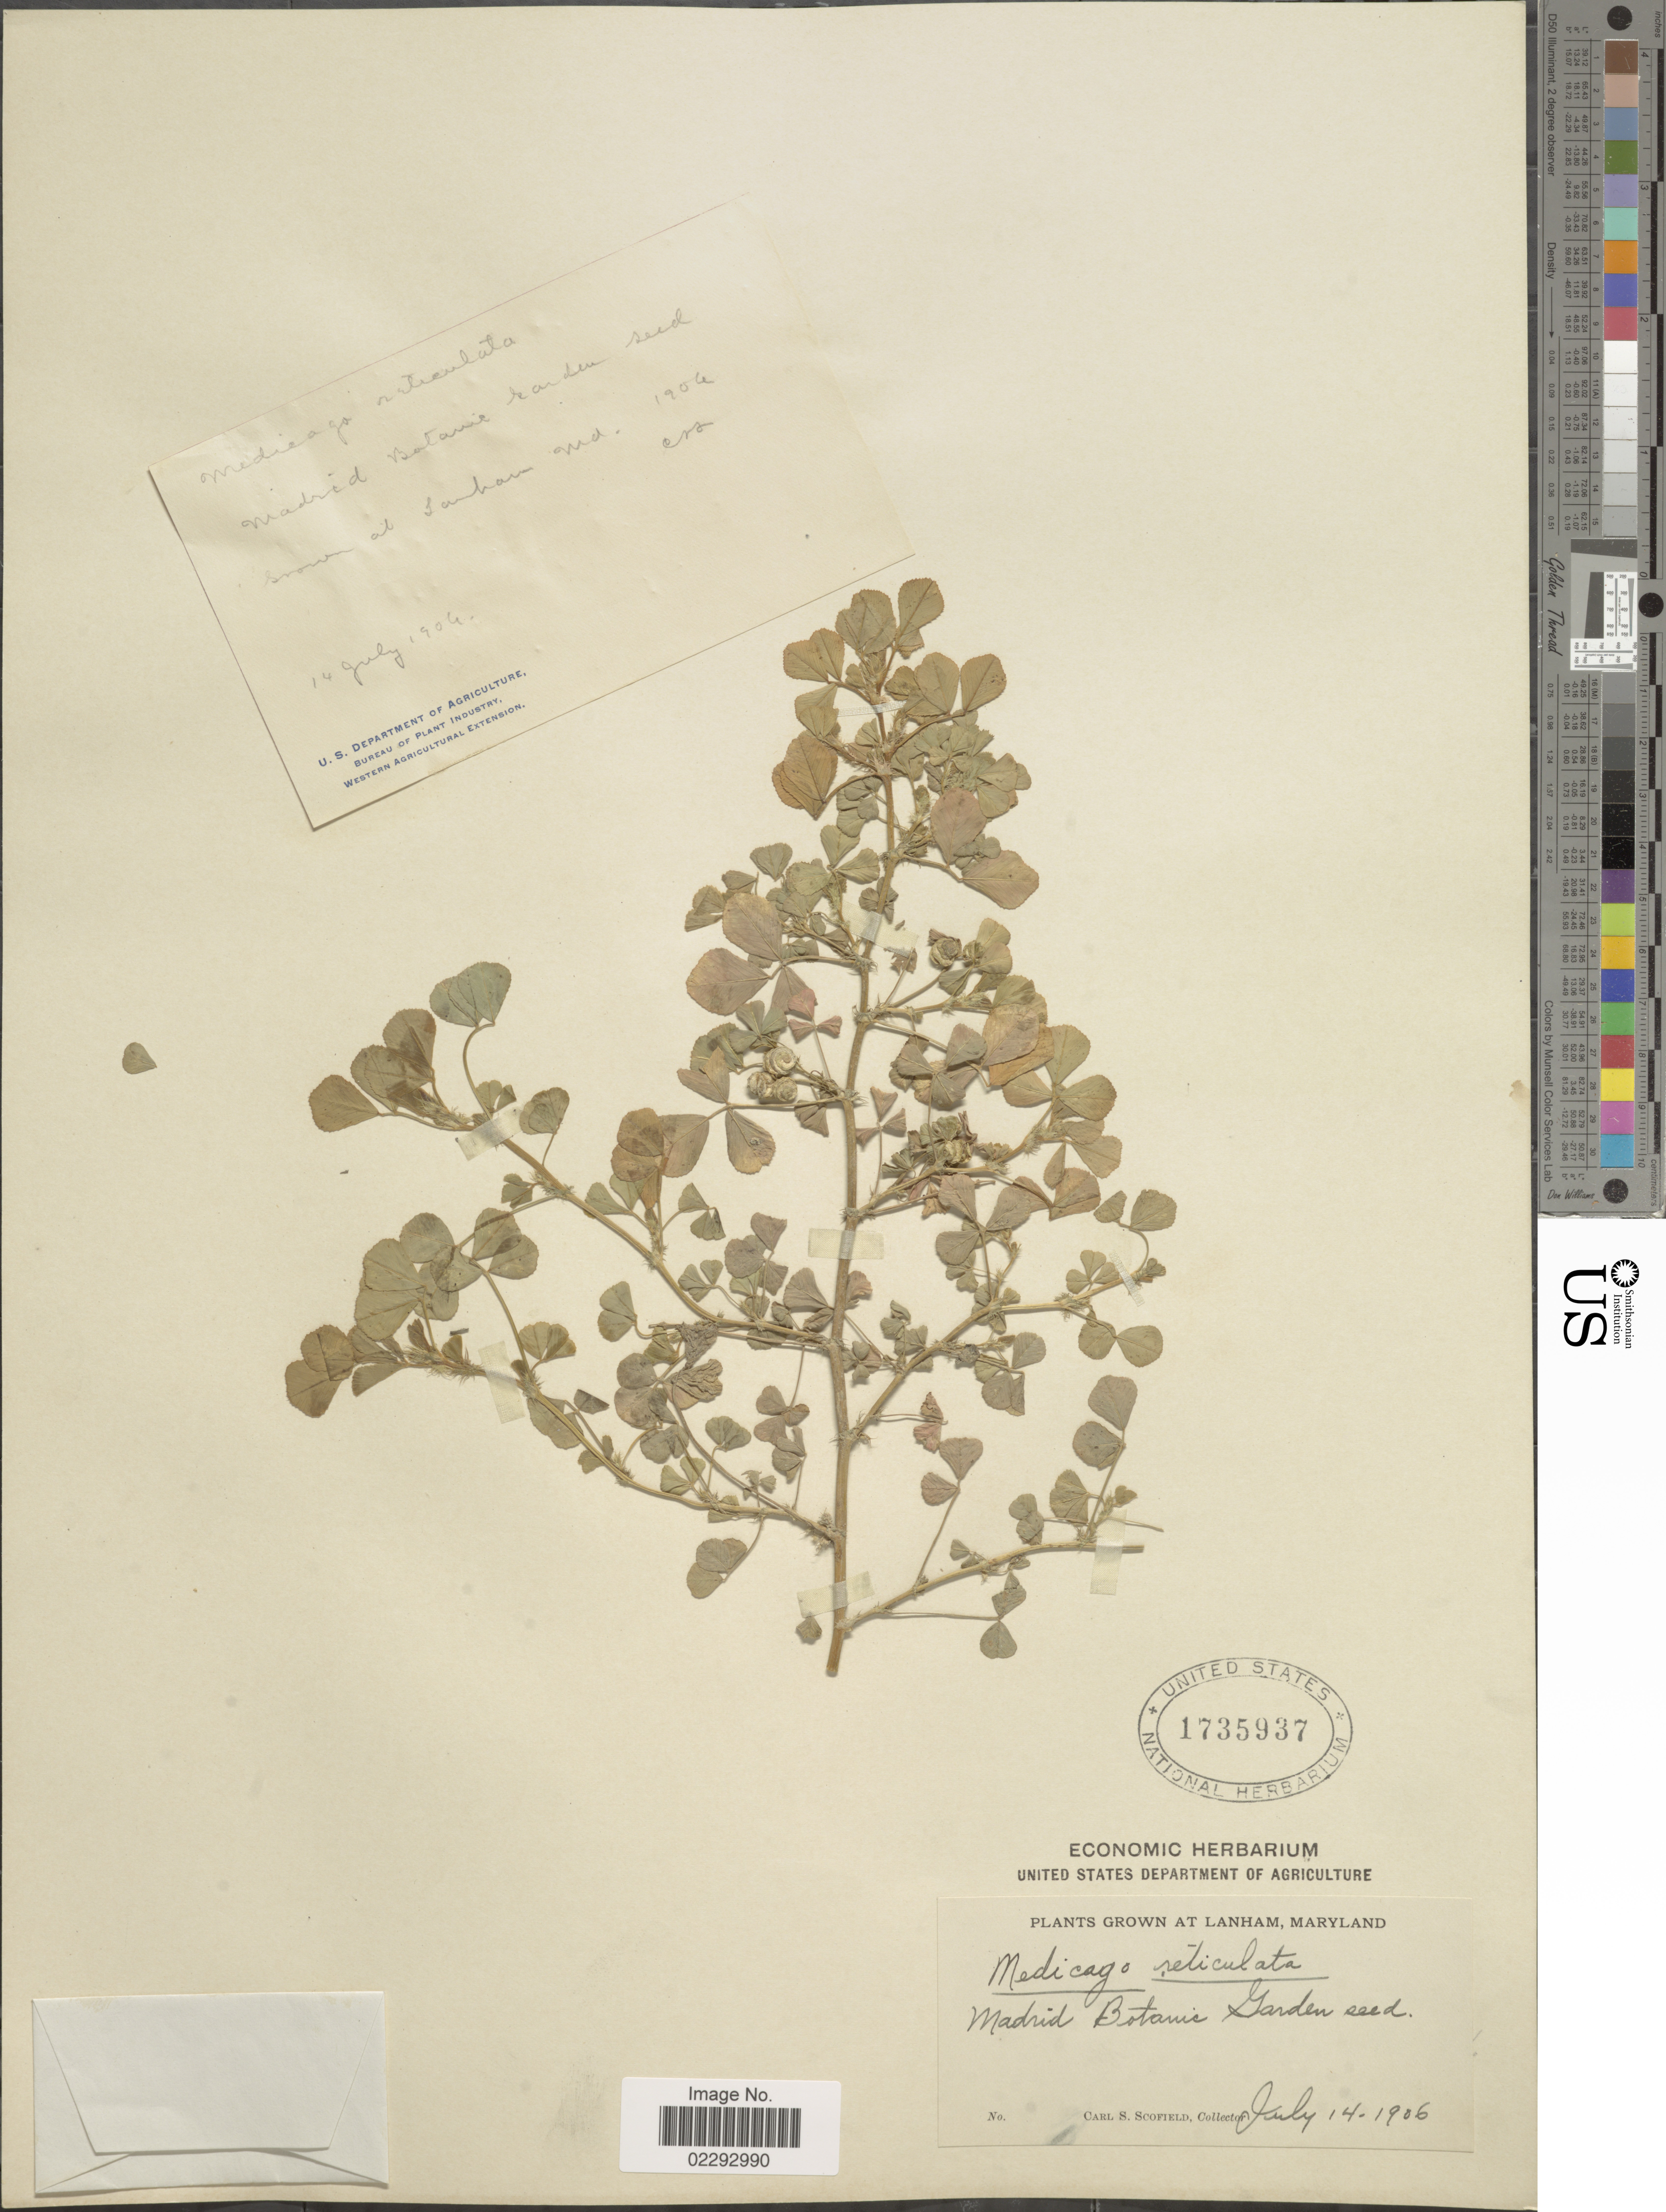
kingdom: Plantae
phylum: Tracheophyta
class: Magnoliopsida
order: Fabales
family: Fabaceae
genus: Medicago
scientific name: Medicago reticulata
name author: Benth.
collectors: C. Scofield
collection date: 1906-07-14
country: United States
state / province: Maryland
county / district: Prince George's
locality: Lanham, Maryland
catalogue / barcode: US 1735937